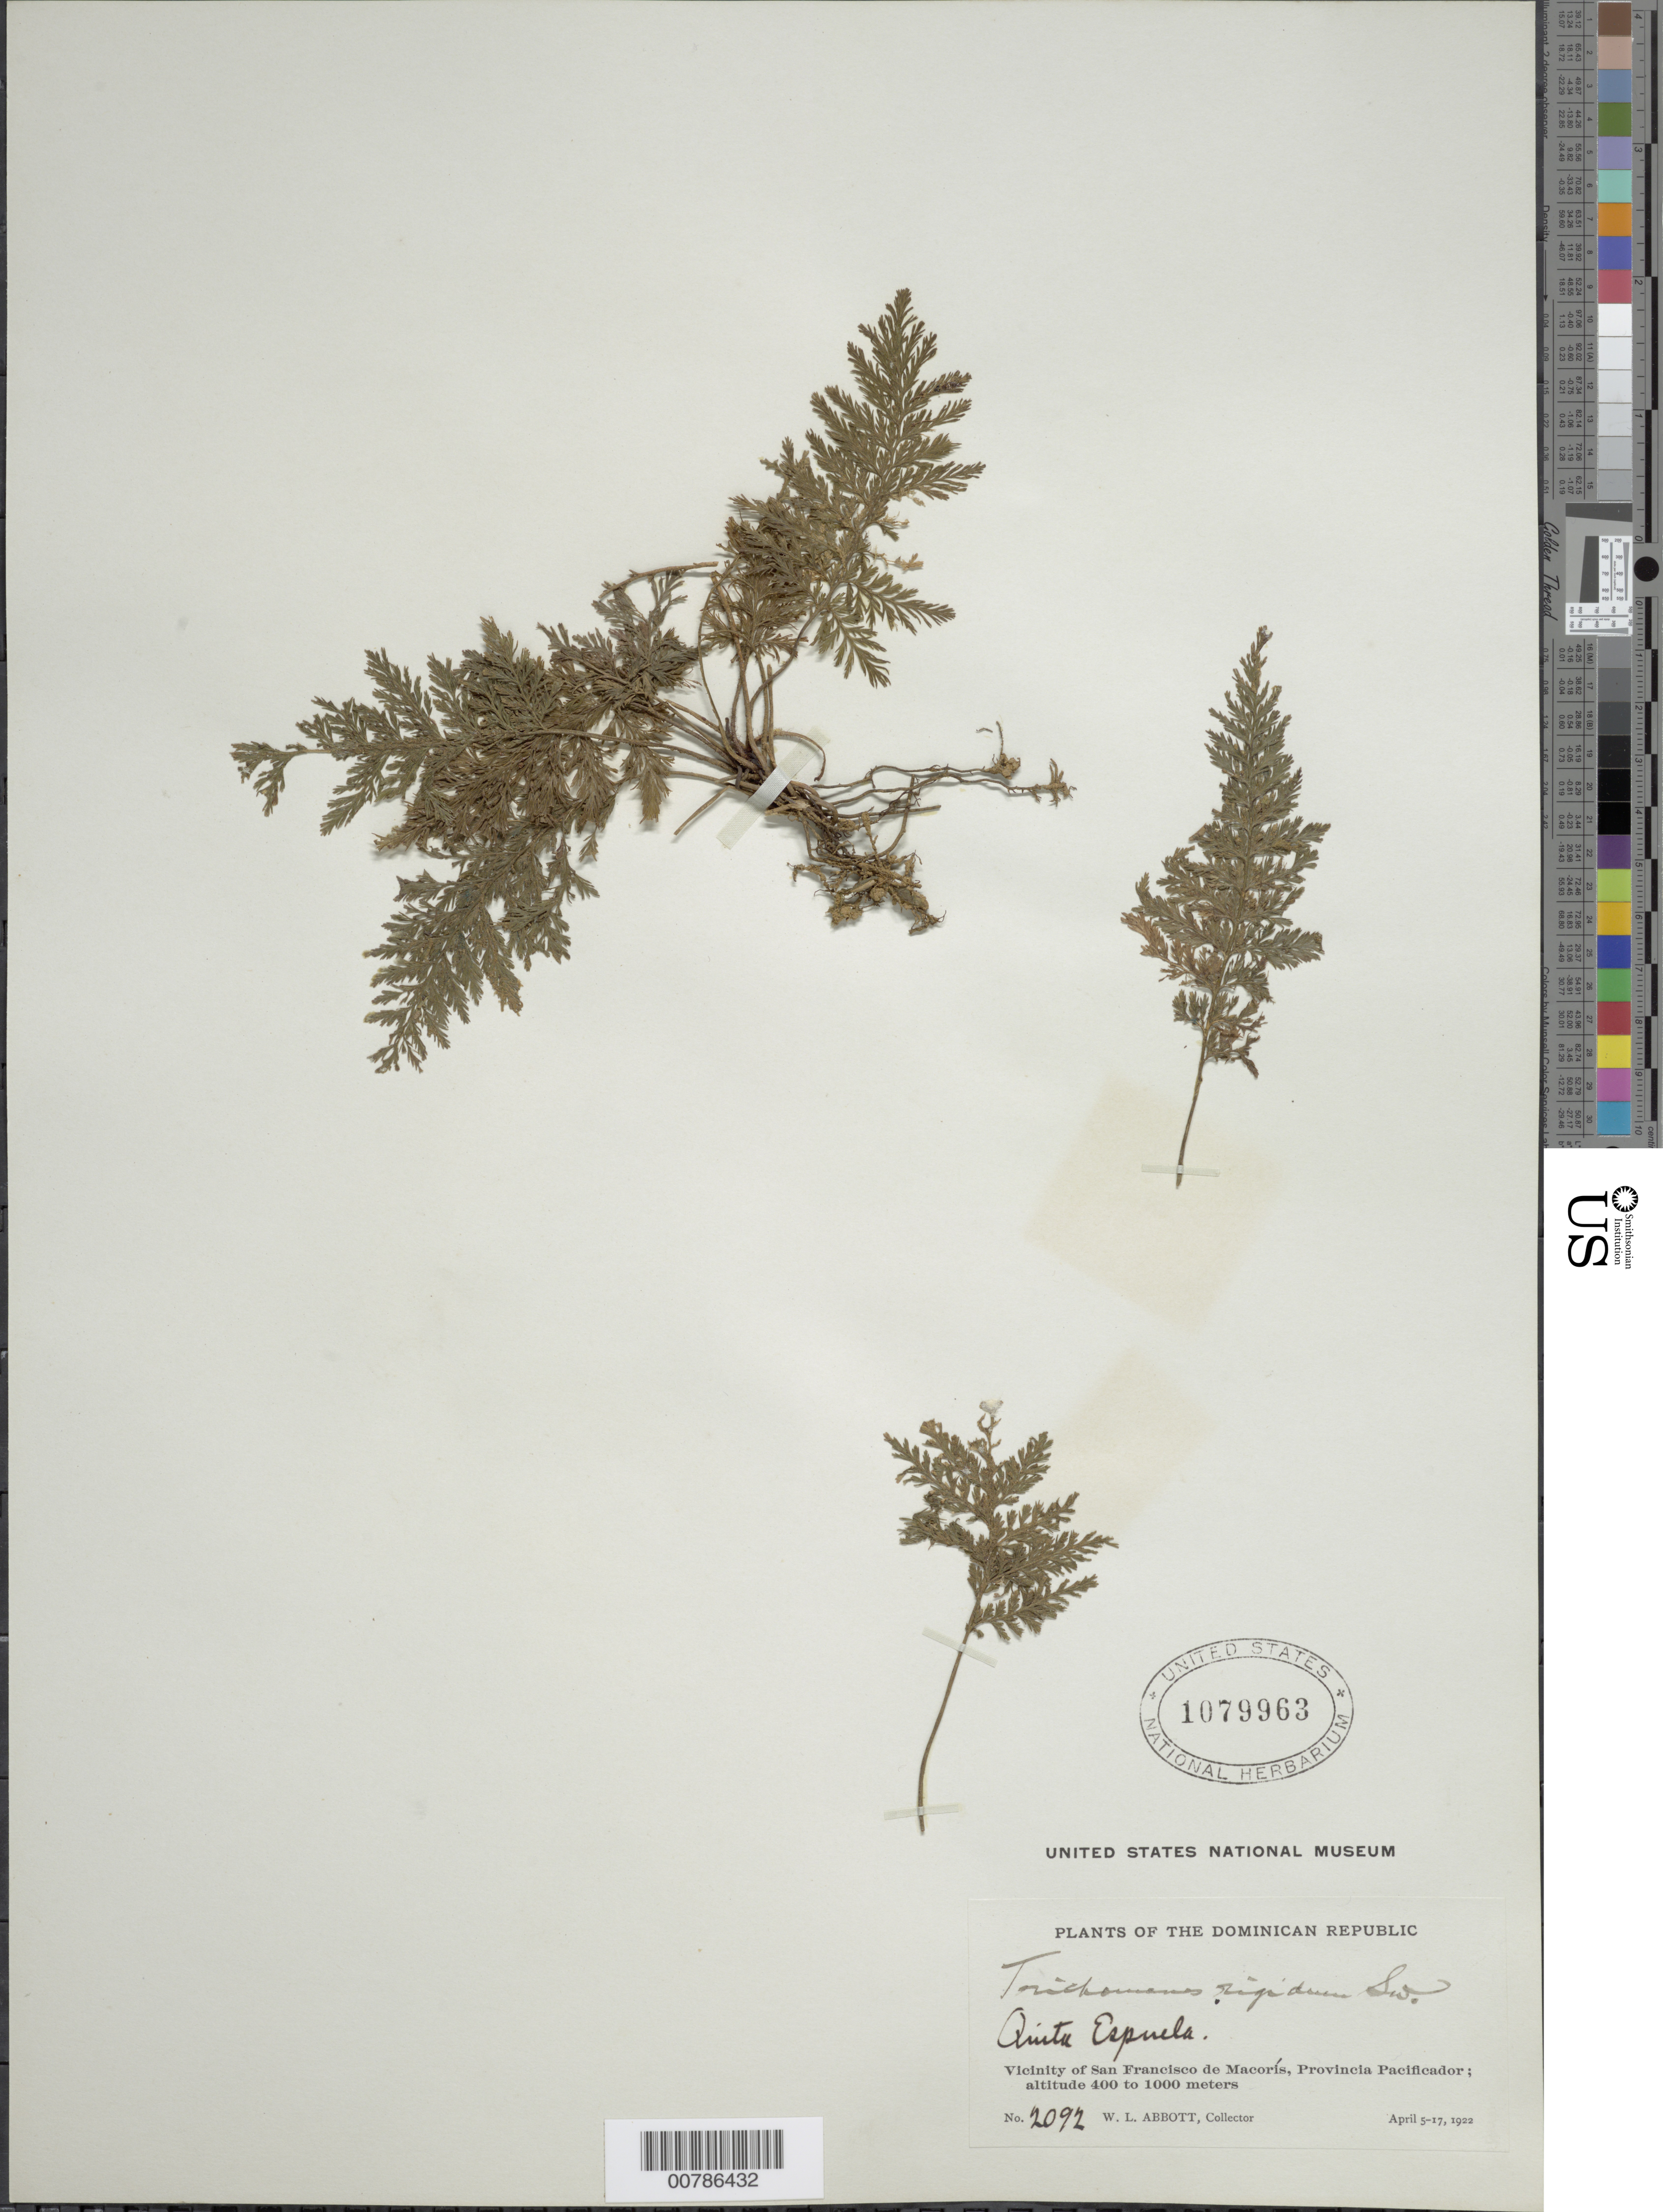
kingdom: Plantae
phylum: Tracheophyta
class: Polypodiopsida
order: Hymenophyllales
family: Hymenophyllaceae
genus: Abrodictyum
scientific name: Abrodictyum rigidum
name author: (Sw.) Ebihara & Dubuisson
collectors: W. L. Abbott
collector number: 2092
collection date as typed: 05 Apr 1922 to 17 Apr 1922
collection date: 1922-04-05/1922-04-17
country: Dominican Republic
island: Hispaniola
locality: Prov. Pacificador, San Francisco de Macorís vicinity, Quita Espuela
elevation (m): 400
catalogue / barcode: US 1079963